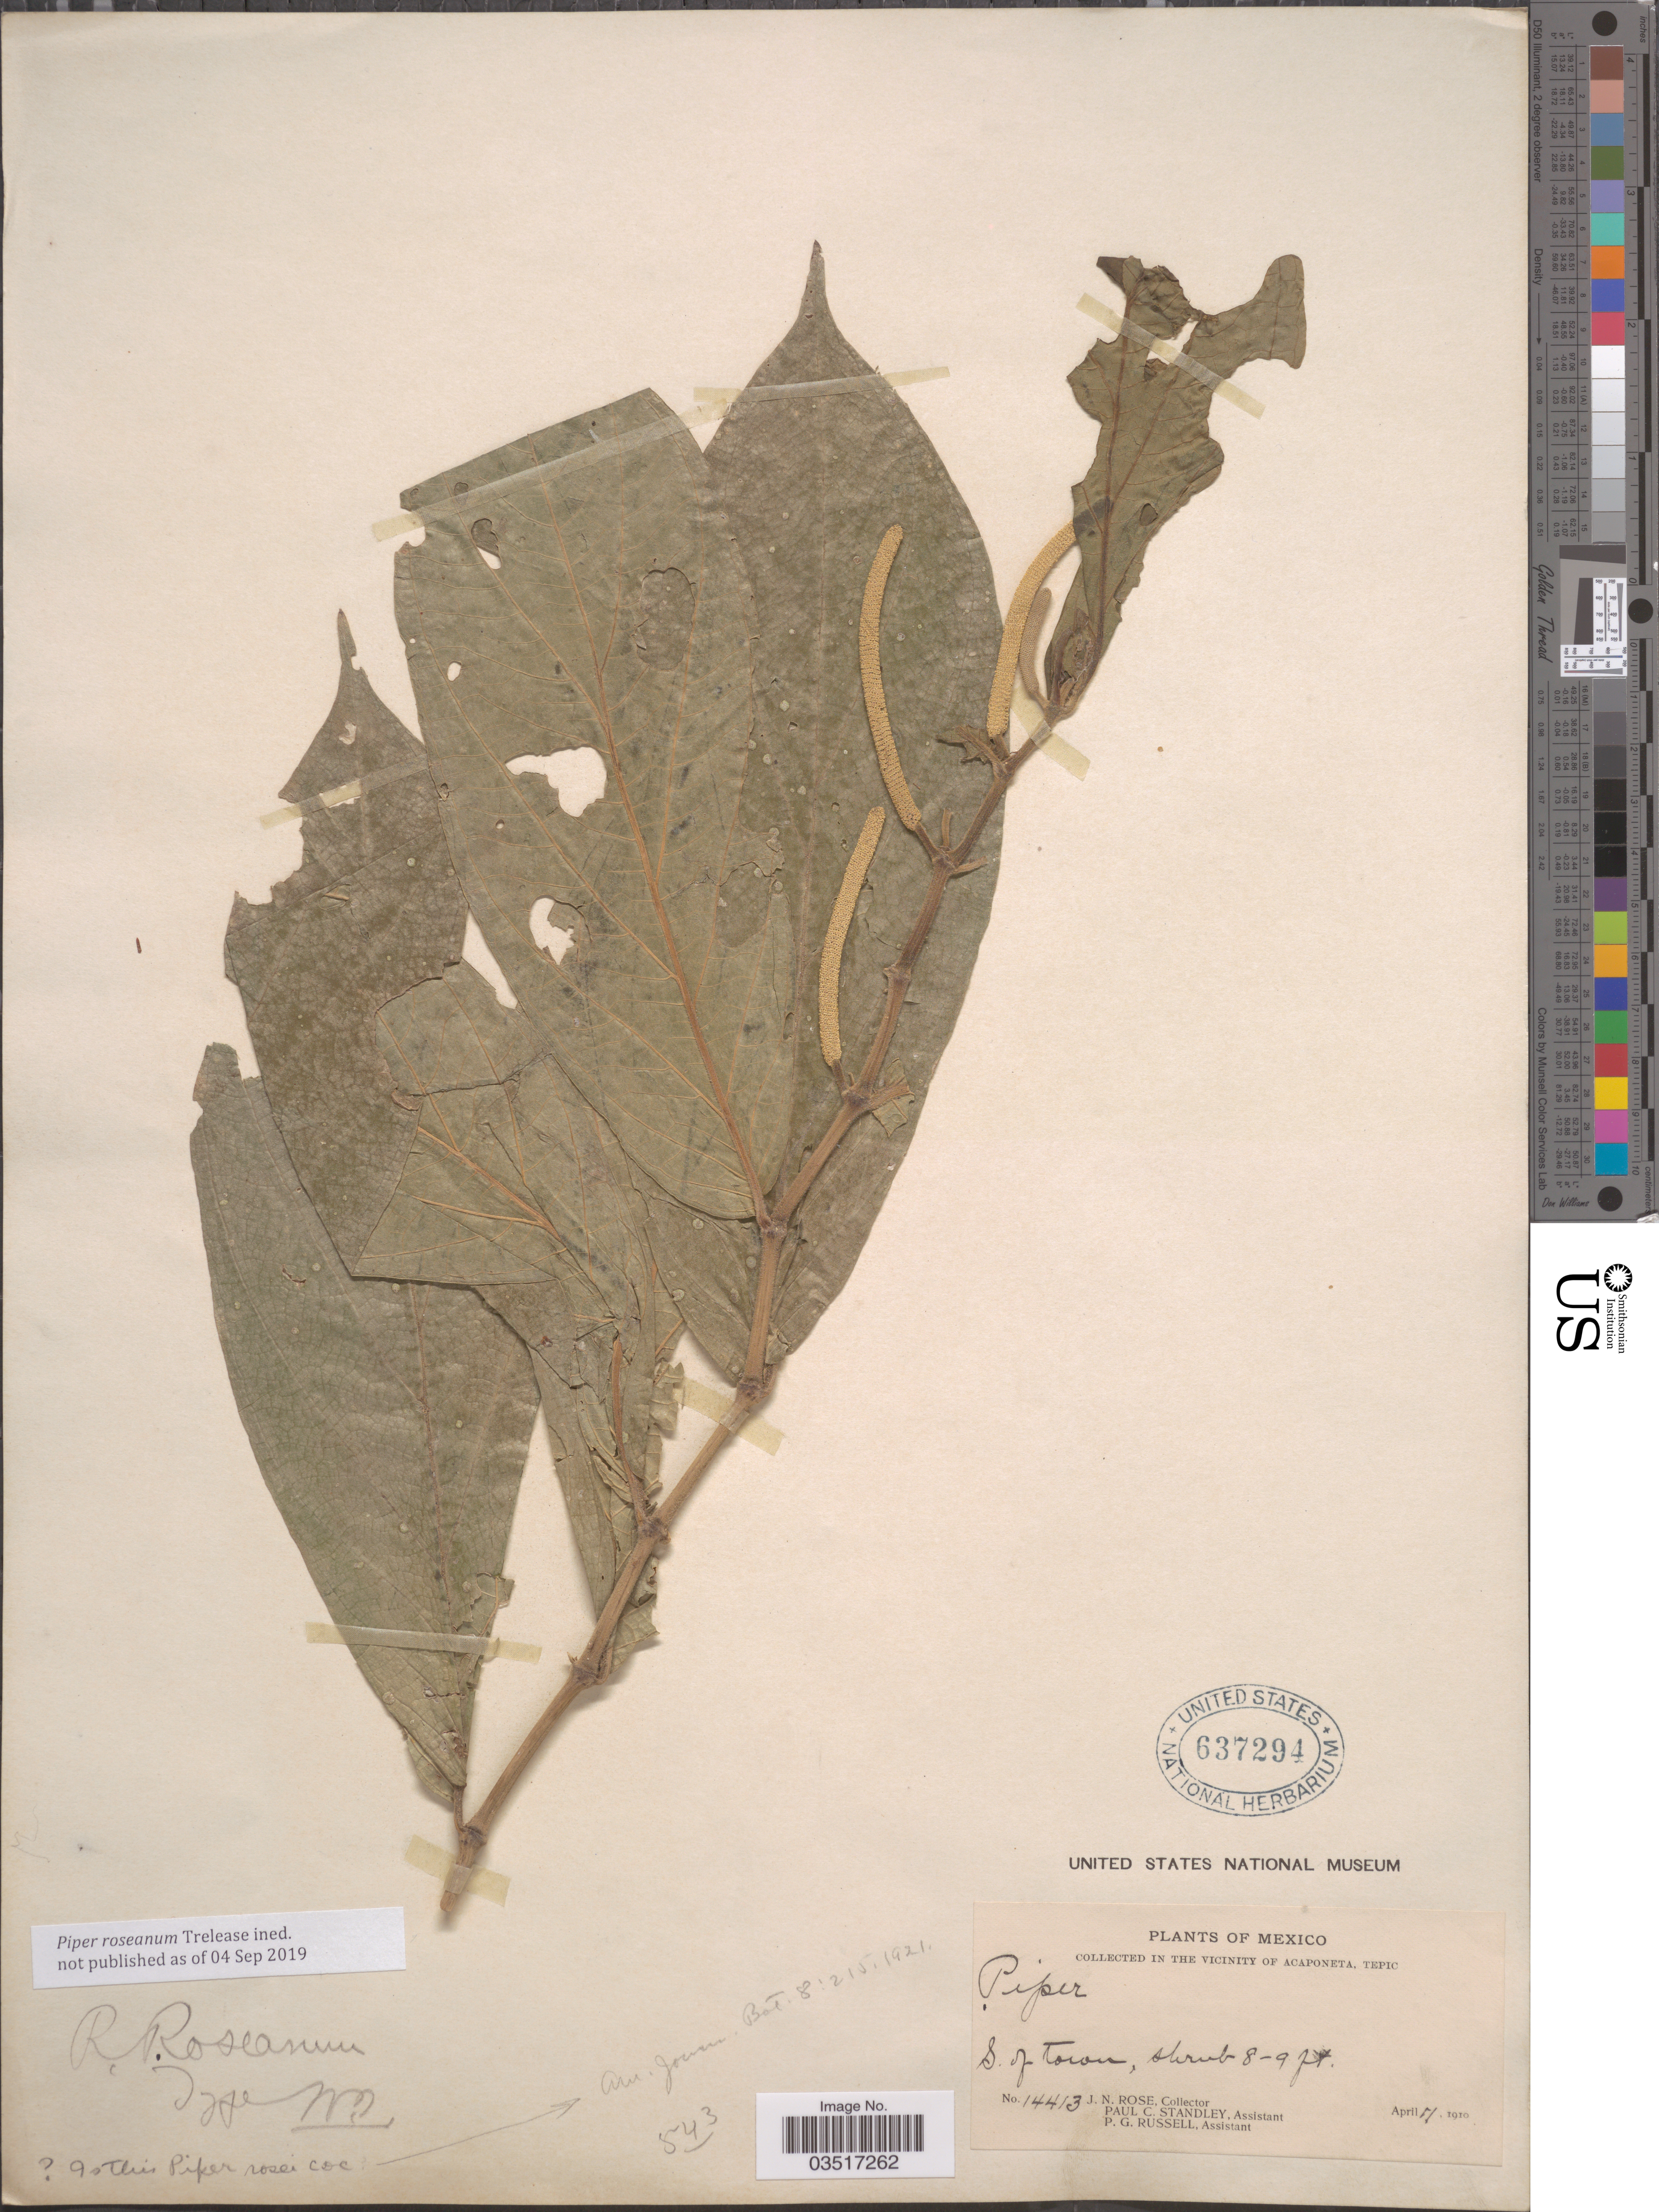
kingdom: Plantae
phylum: Tracheophyta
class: Magnoliopsida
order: Piperales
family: Piperaceae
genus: Piper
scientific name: Piper sp.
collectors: J. N. Rose, P. C. Standley & P. G. Russell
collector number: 14413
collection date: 1910-04-11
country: Mexico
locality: In the vicinity of Acaponeta, Tepic. S. of town.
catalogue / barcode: US 637294